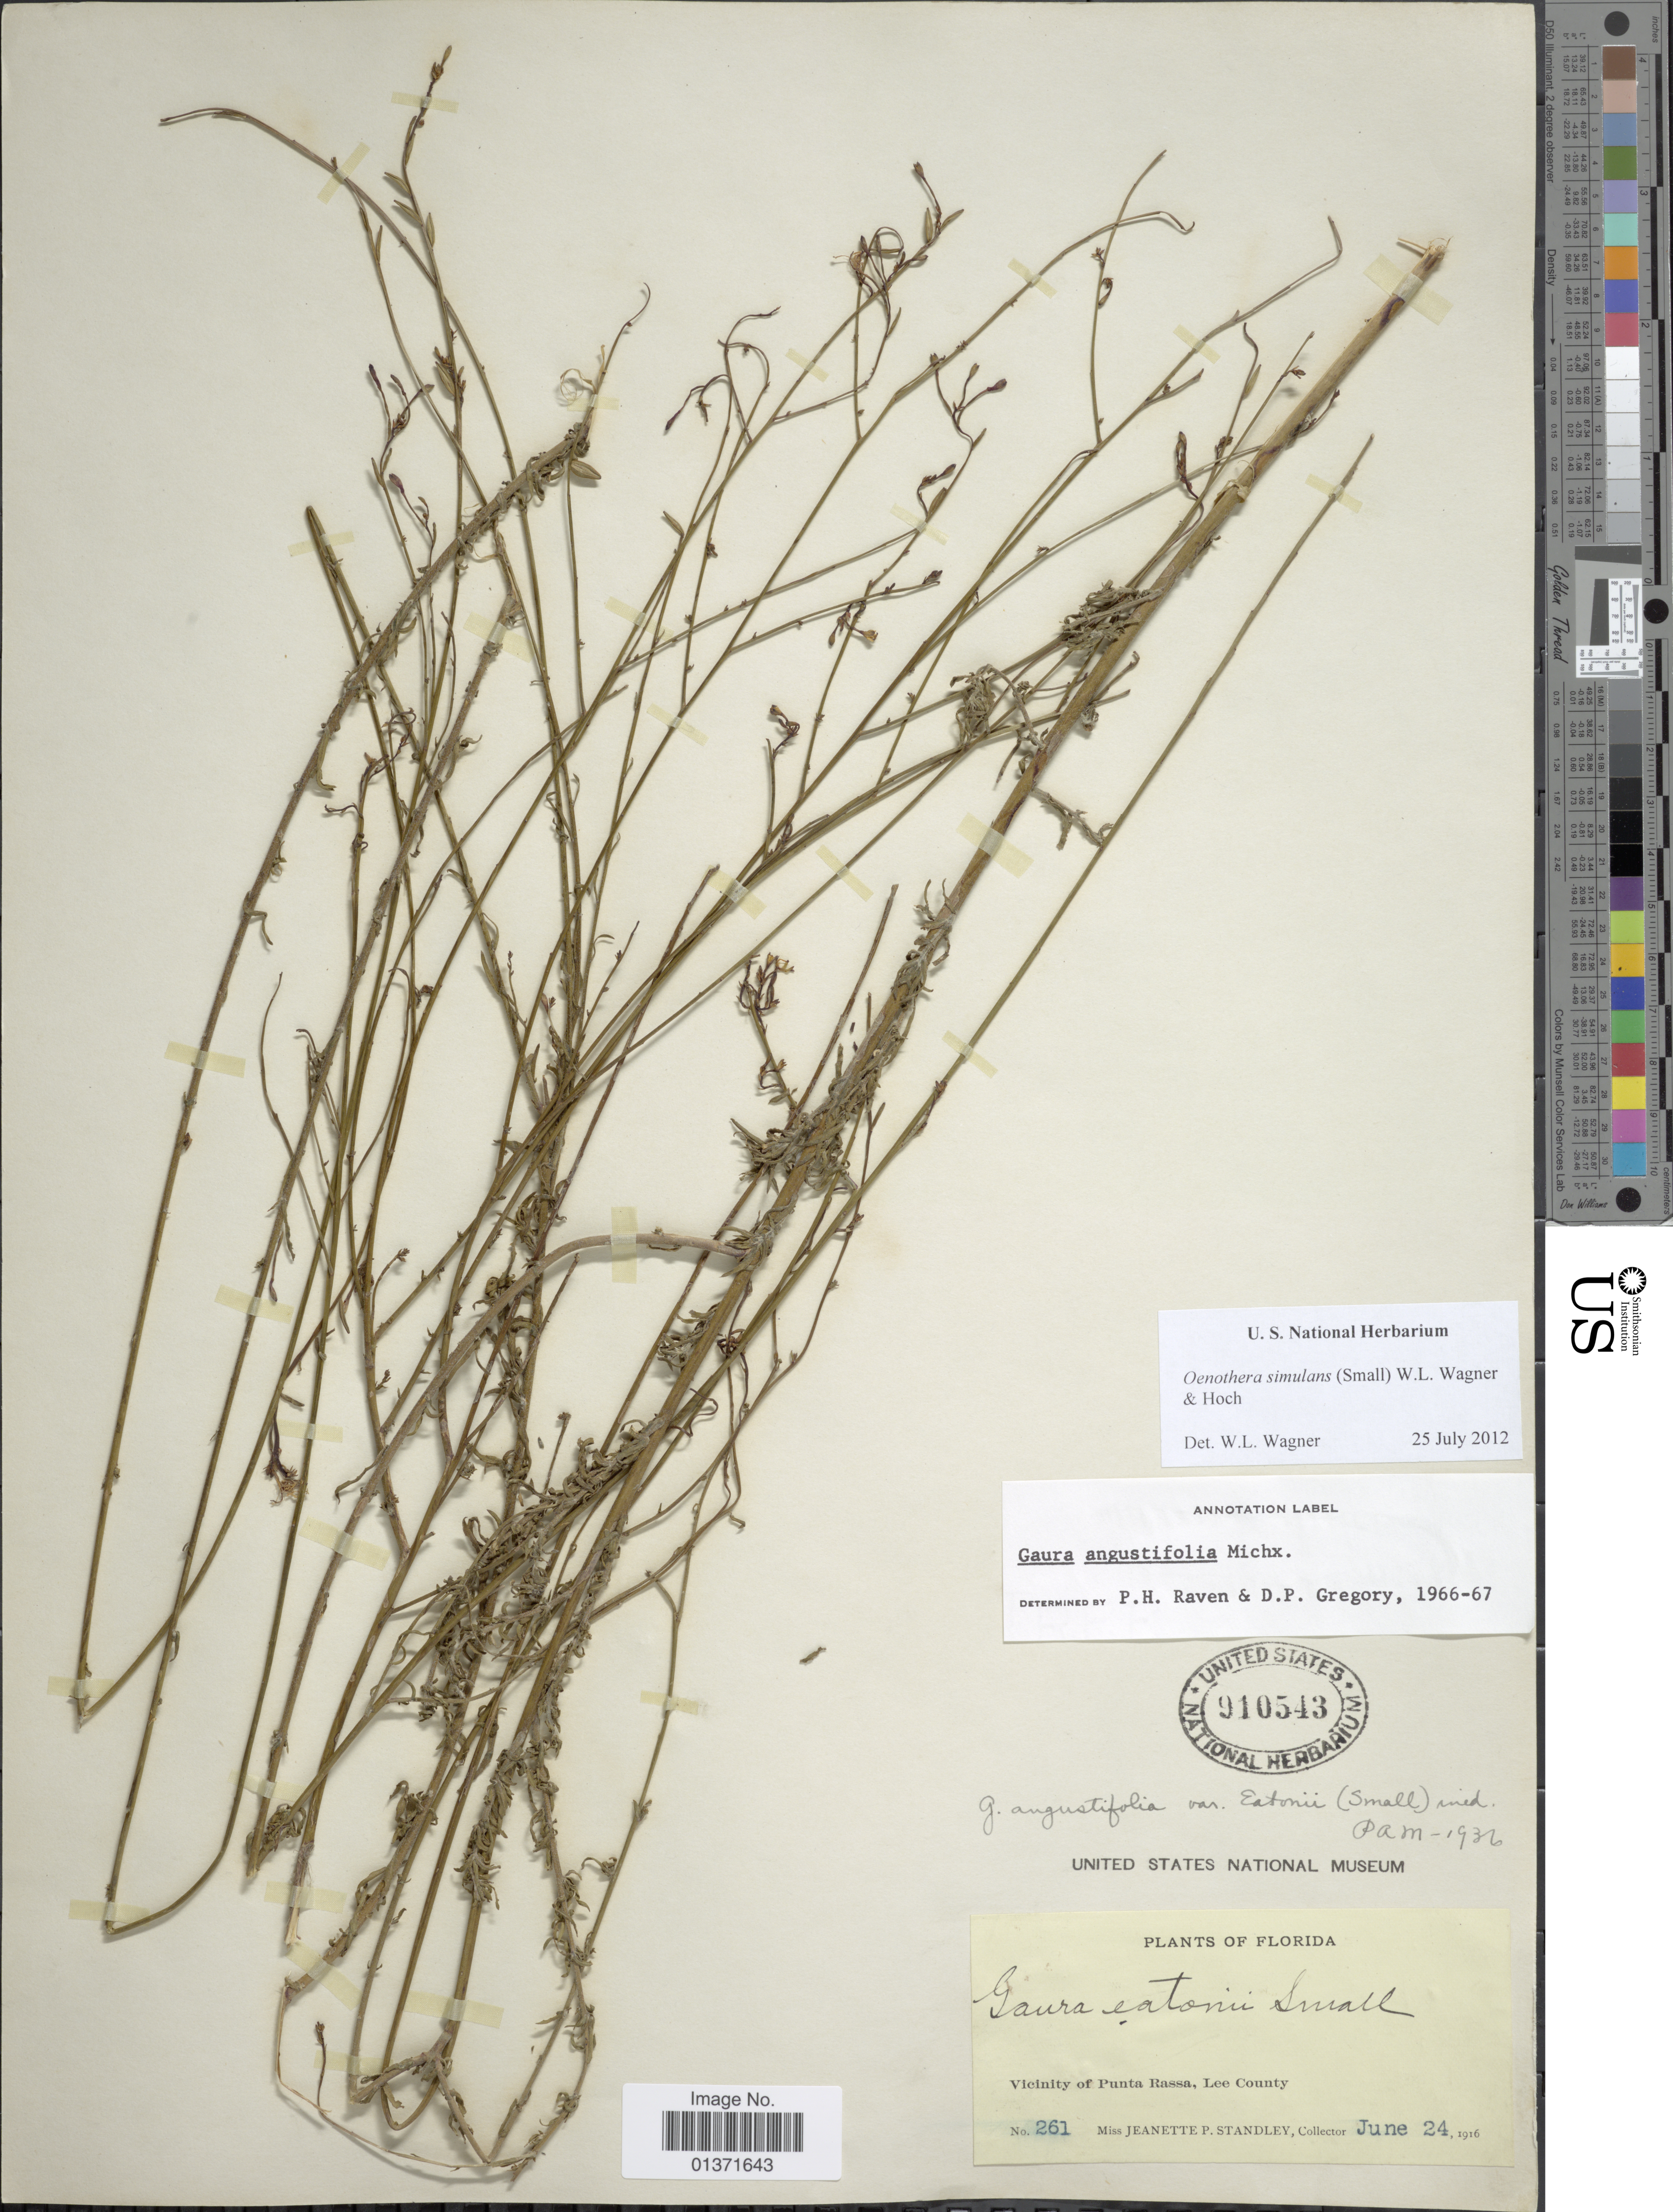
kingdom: Plantae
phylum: Tracheophyta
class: Magnoliopsida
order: Myrtales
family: Onagraceae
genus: Oenothera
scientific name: Oenothera simulans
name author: Michx.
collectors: J. P. Standley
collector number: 261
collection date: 1916-06-24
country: United States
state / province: Florida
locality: Florida, Vicinity of Punta Rassa, Lee County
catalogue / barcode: US 910543